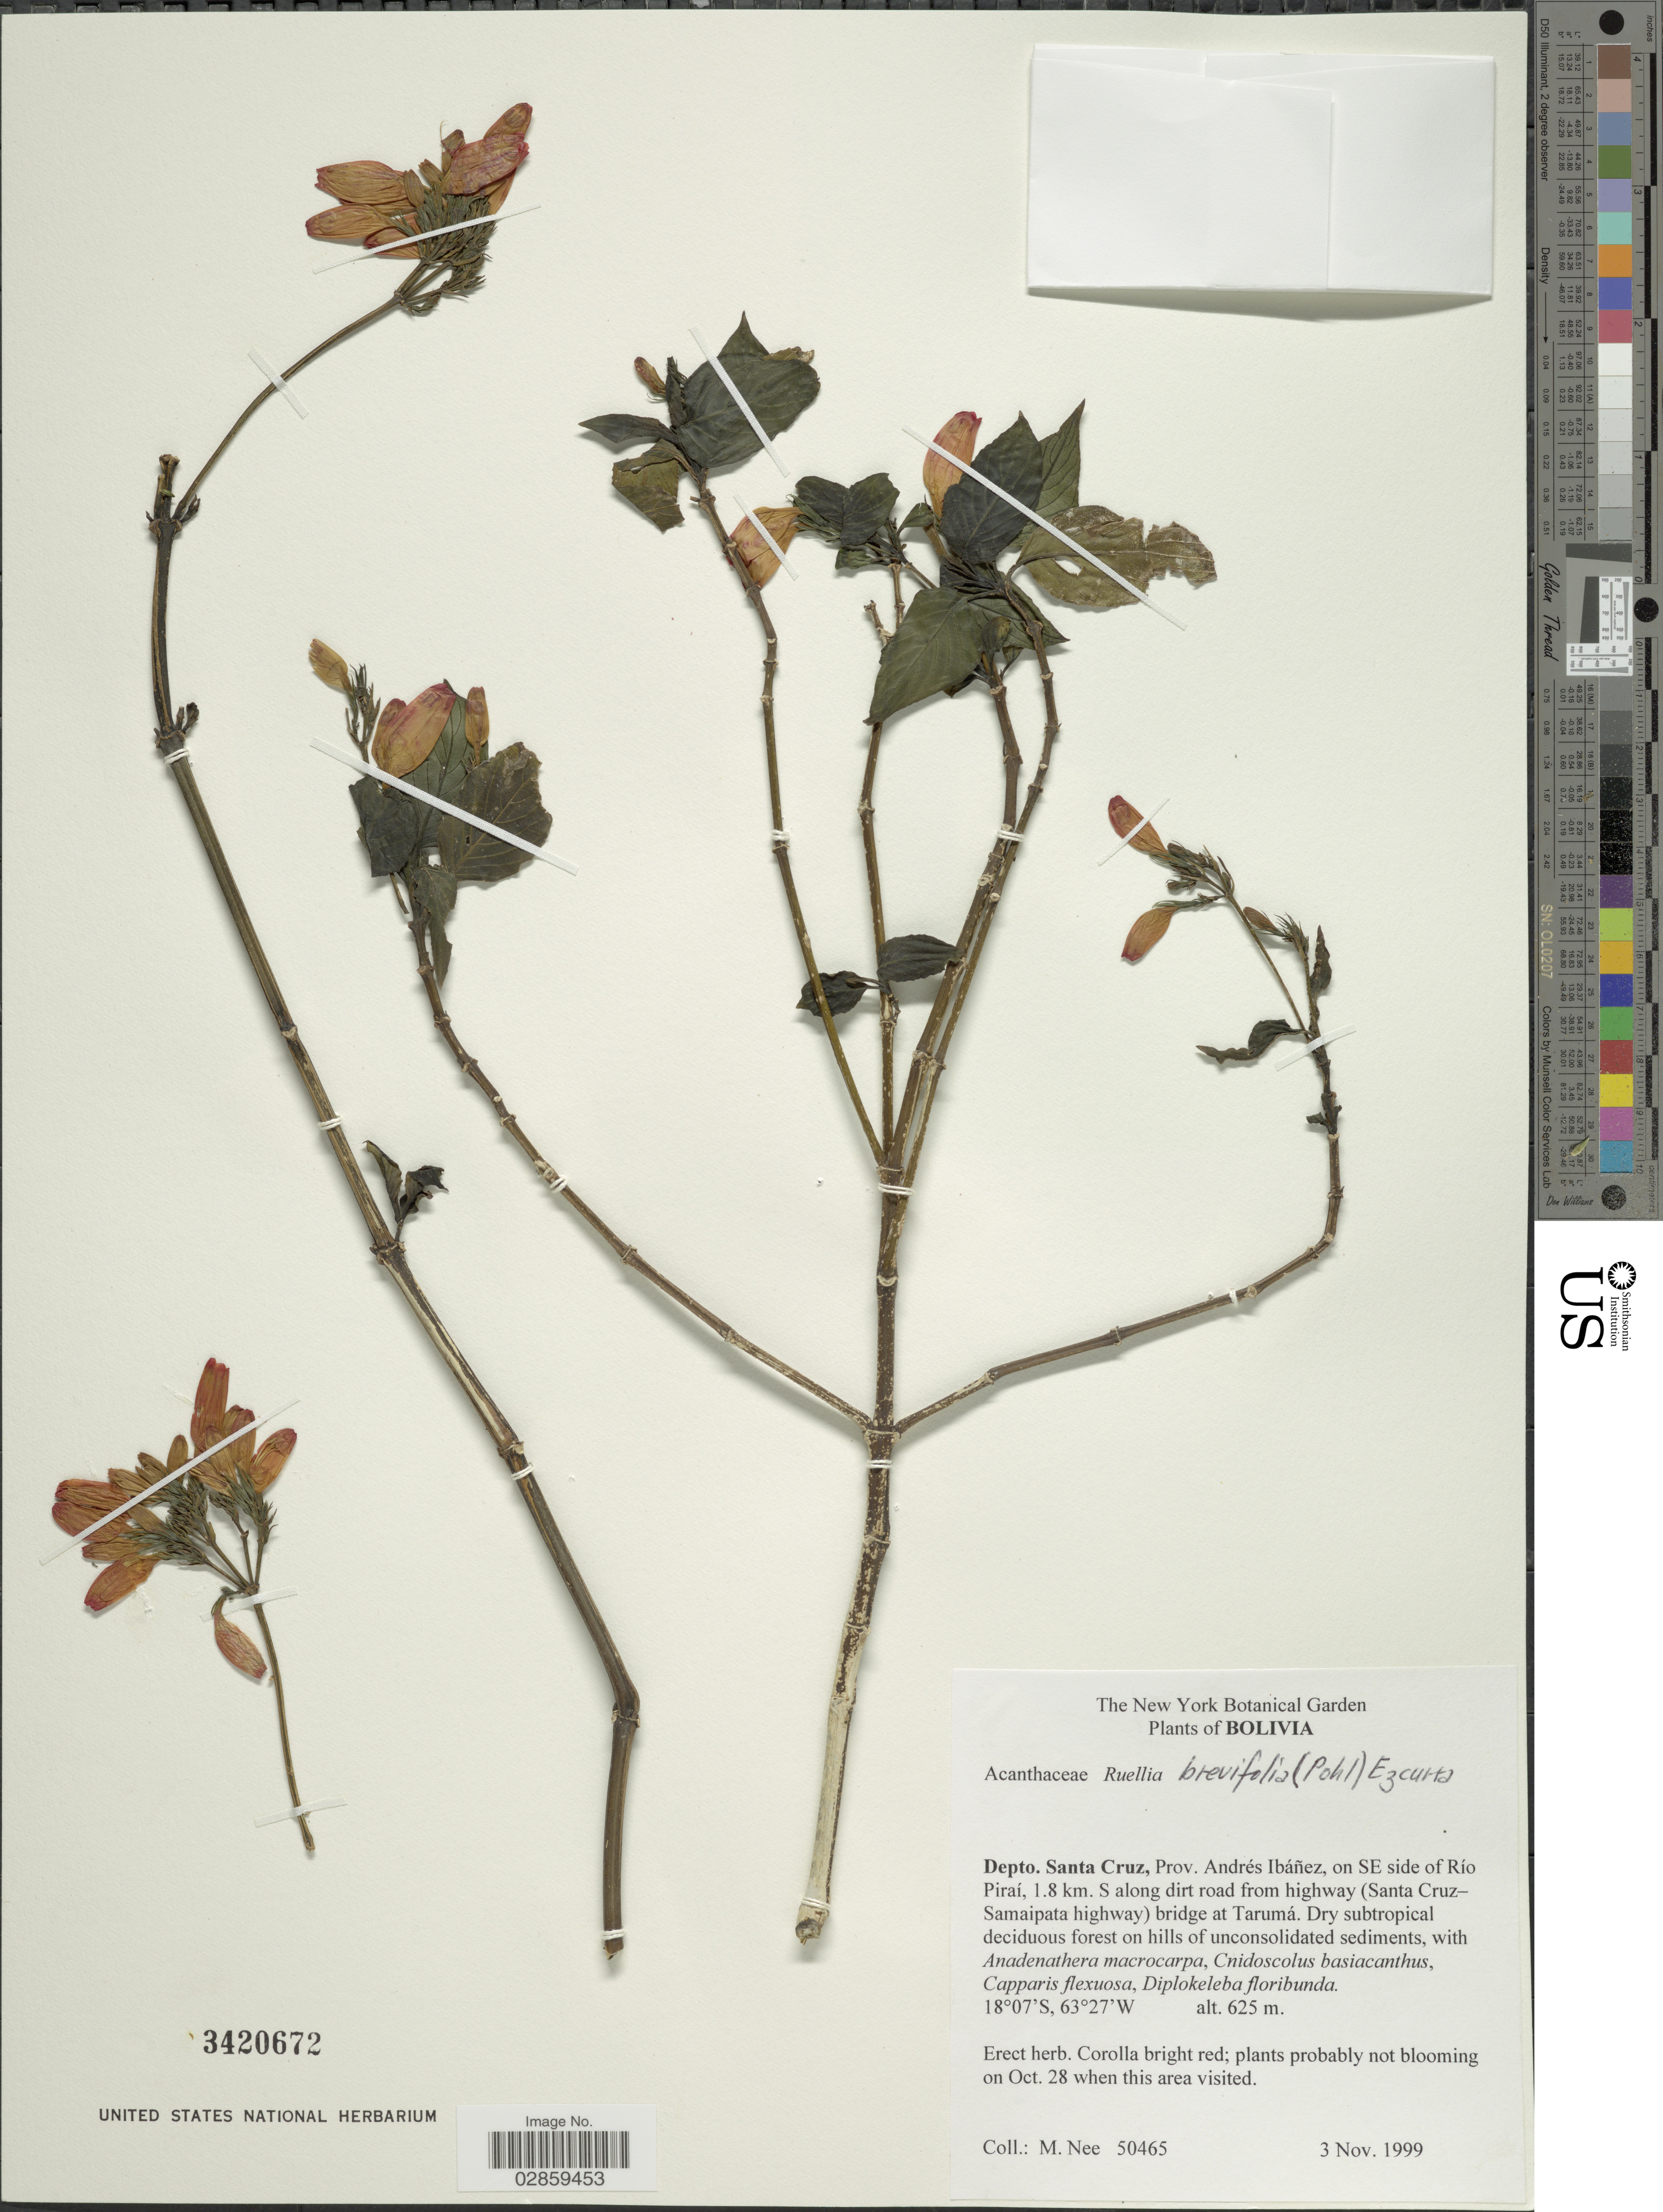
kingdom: Plantae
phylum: Tracheophyta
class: Magnoliopsida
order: Lamiales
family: Acanthaceae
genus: Ruellia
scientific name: Ruellia brevifolia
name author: (Pohl) C. Ezcurra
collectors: M. Nee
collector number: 50465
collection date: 1999-11-03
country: Bolivia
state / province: Santa Cruz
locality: Depto. Santa Cruz, Prov. Andrés Ibáñez, on SE side of Río Piraí, 1.8 km. S along dirt road from highway (Santa Cruz-Samaipata highway) bridge at Tarumá.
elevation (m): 625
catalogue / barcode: US 3420672